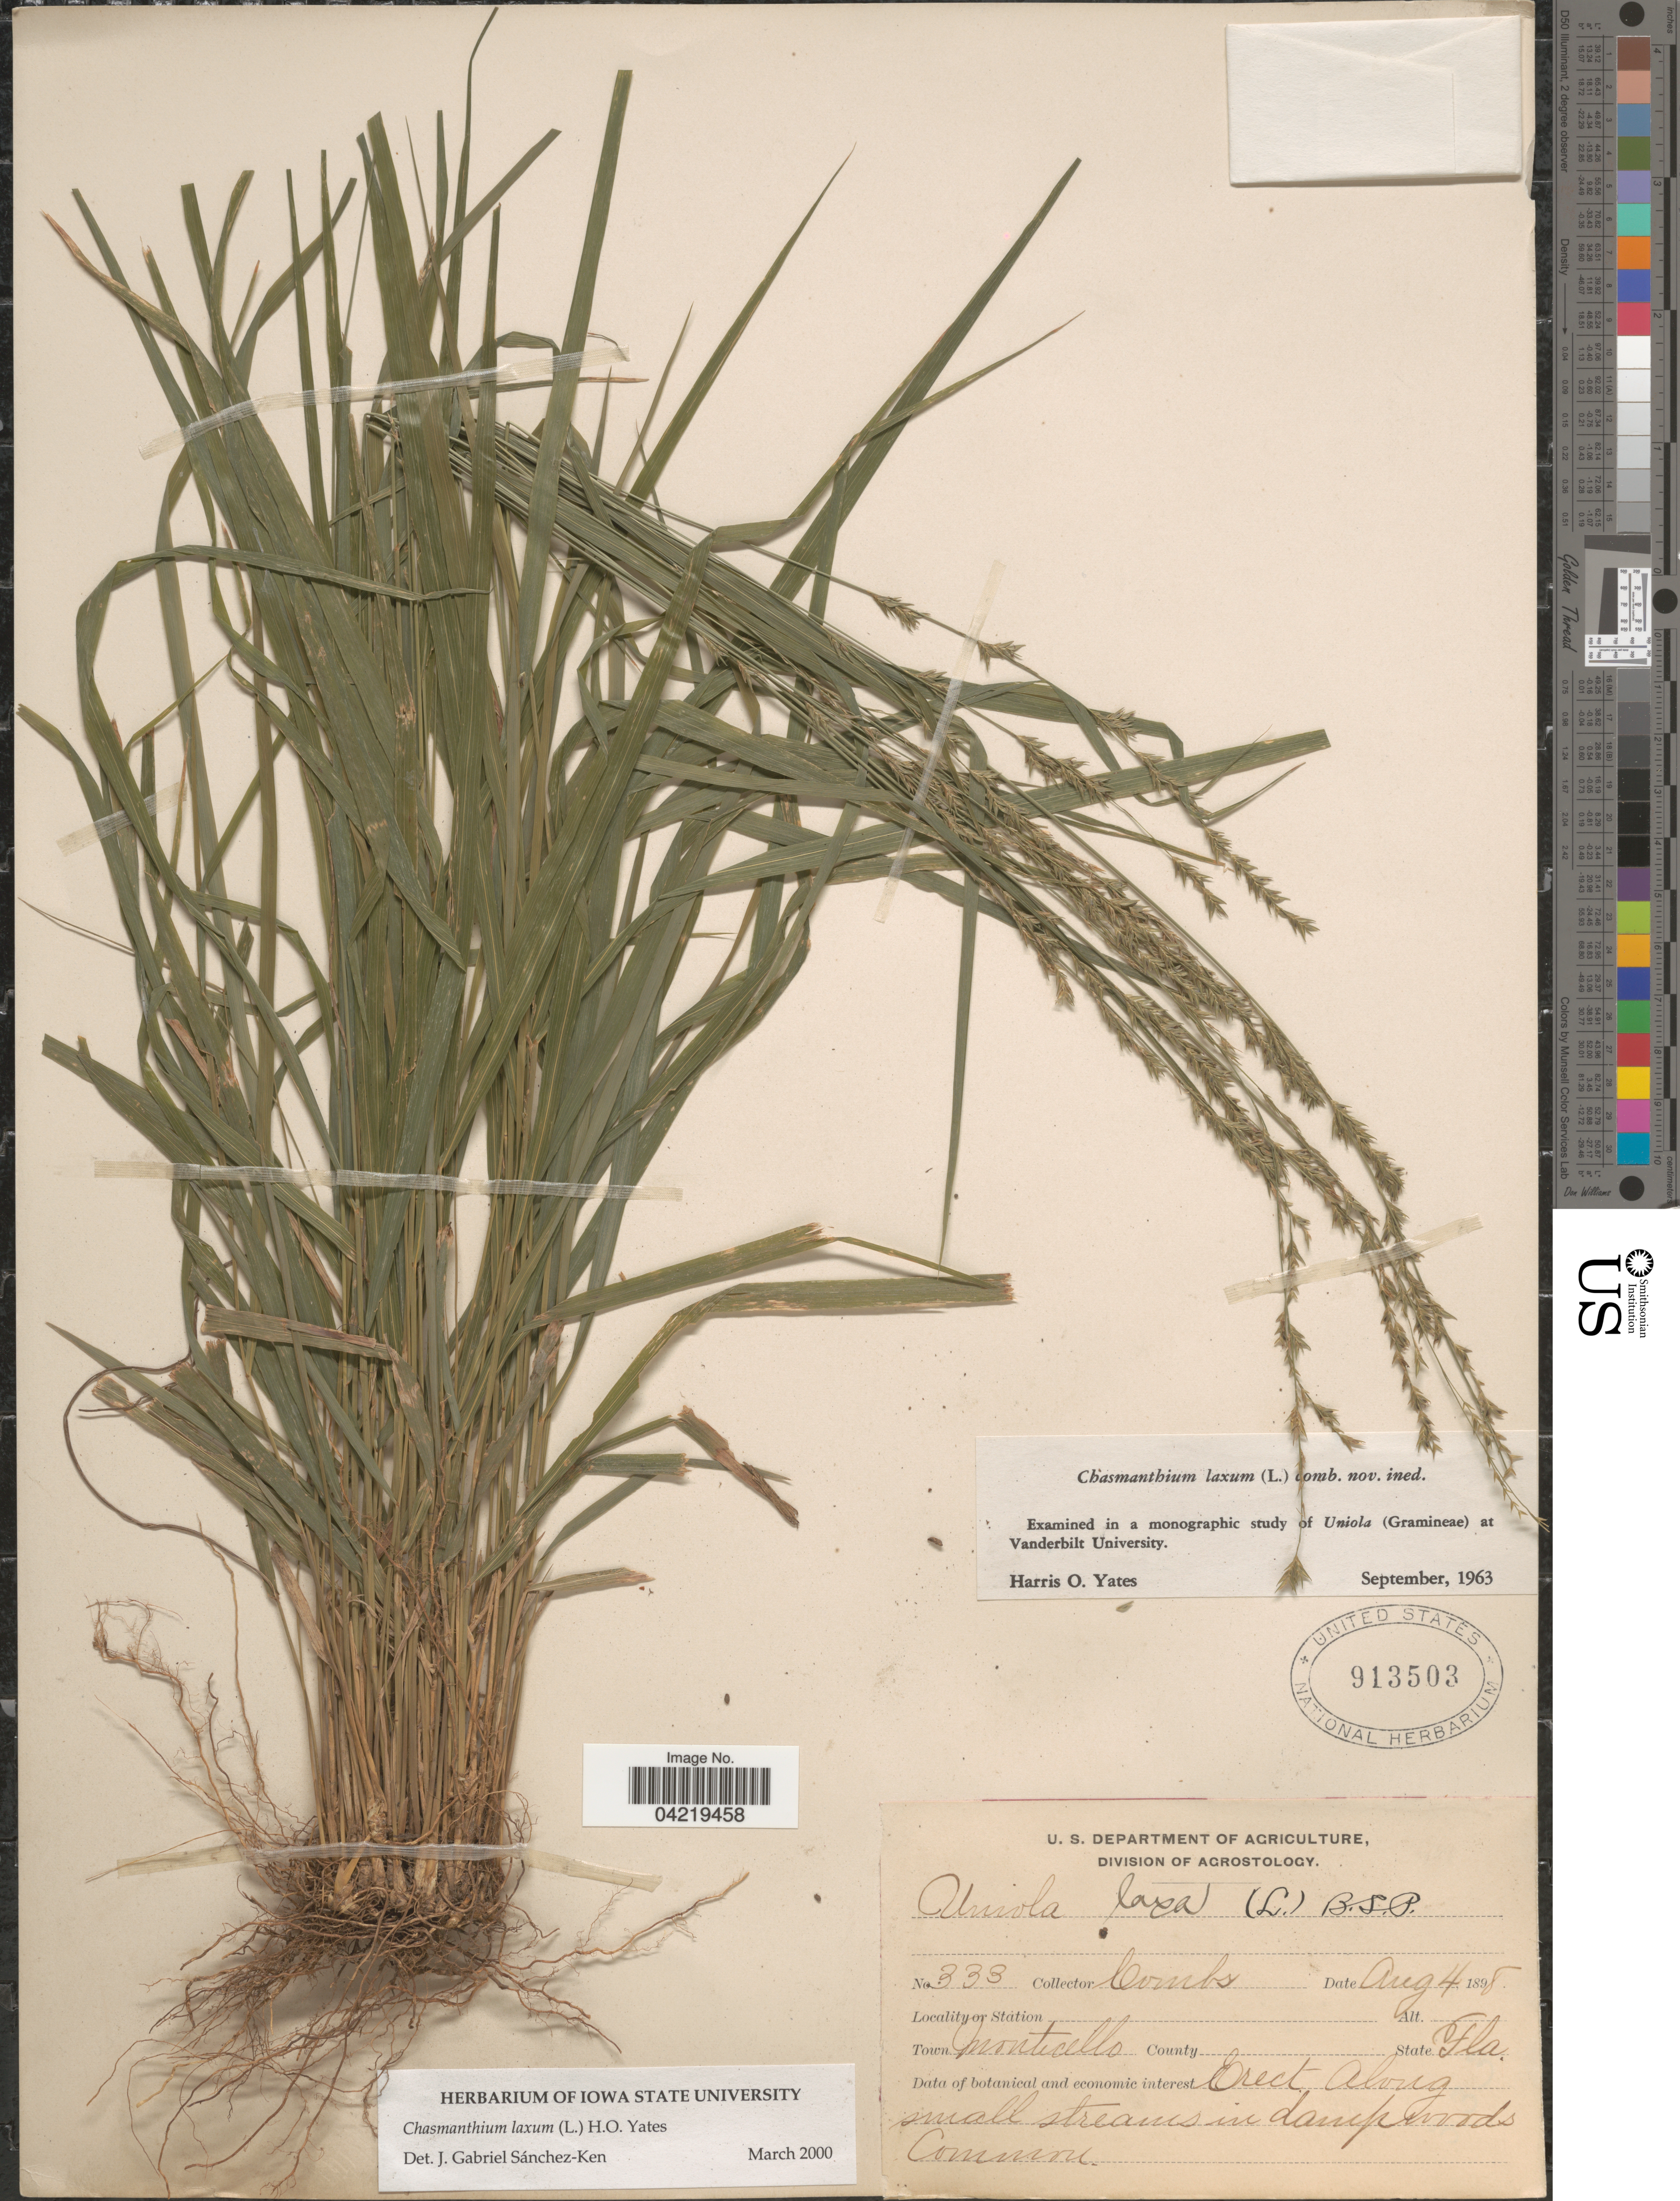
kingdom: Plantae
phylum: Tracheophyta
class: Liliopsida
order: Poales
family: Poaceae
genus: Chasmanthium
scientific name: Chasmanthium laxum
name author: (L.) H.O. Yates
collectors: -. Combs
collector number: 333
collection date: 1898-08-04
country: United States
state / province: Florida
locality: Town Monticello.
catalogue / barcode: US 913503